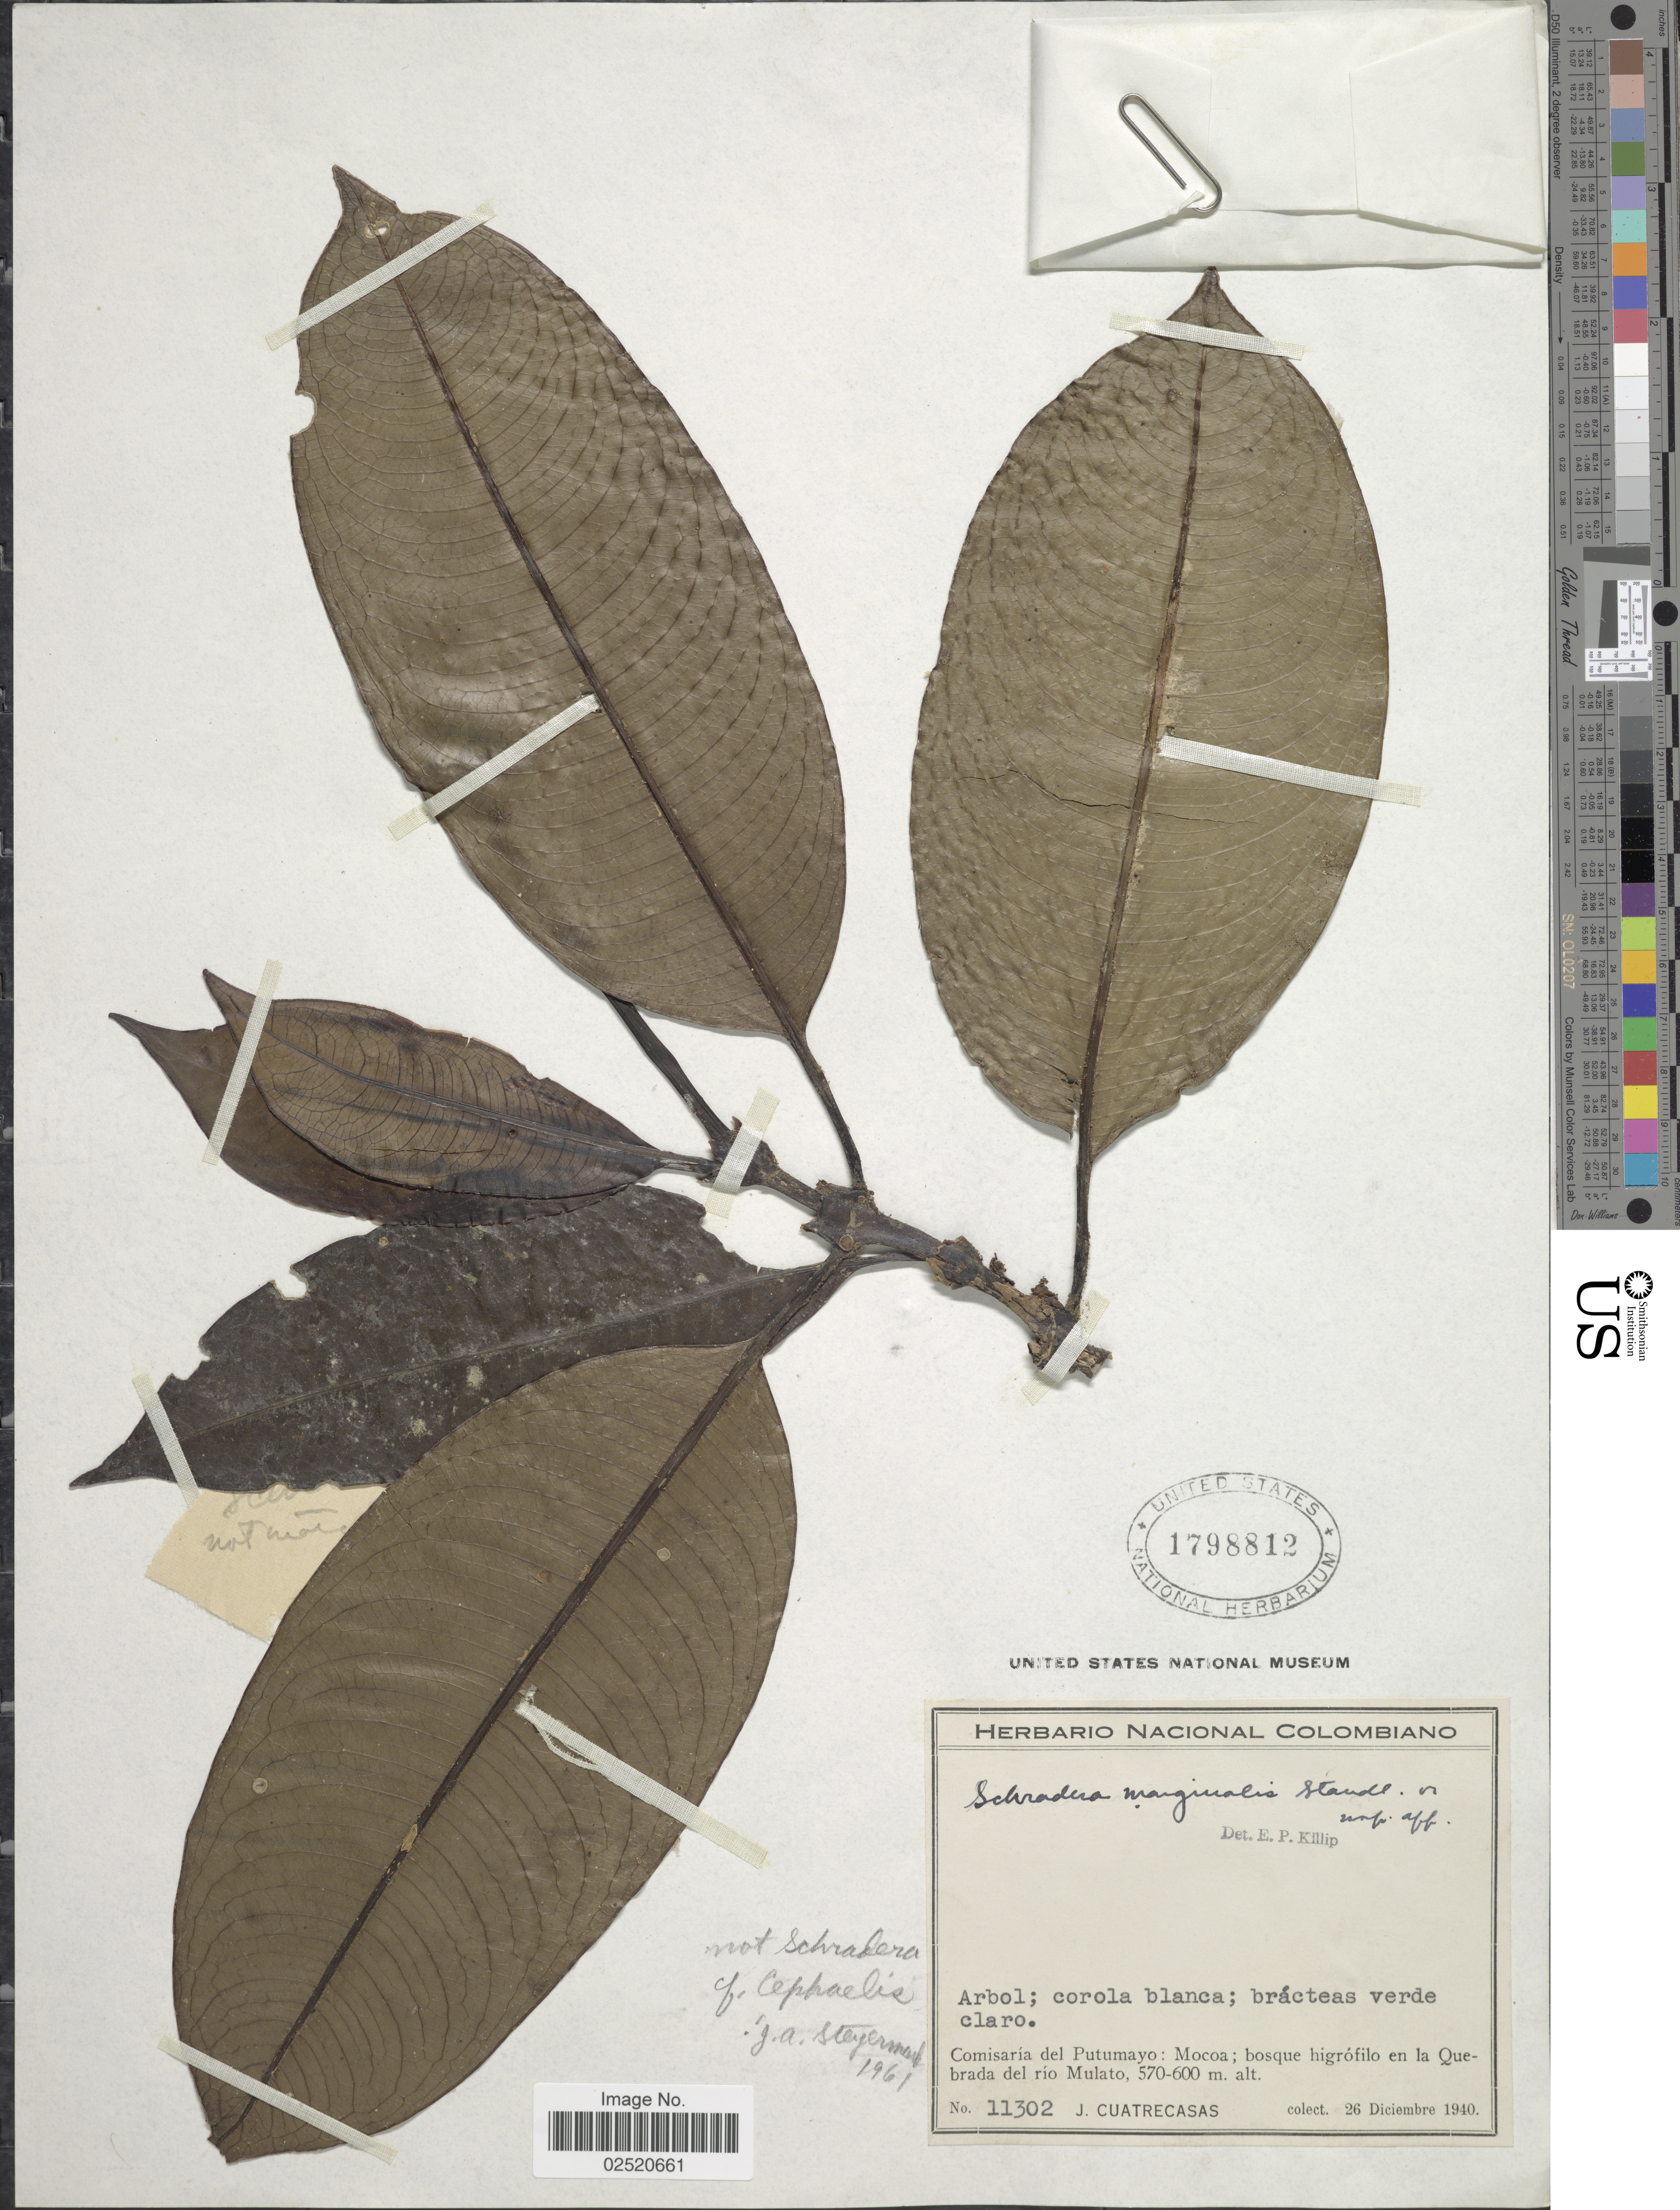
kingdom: Plantae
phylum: Tracheophyta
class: Magnoliopsida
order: Gentianales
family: Rubiaceae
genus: Psychotria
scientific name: Psychotria sp.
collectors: J. Cuatrecasas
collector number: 11302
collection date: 1940-12-23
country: Colombia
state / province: Putumayo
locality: Mocoa; bosque higrófila en la Quebrada del río Mulato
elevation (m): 570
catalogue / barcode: US 1798812